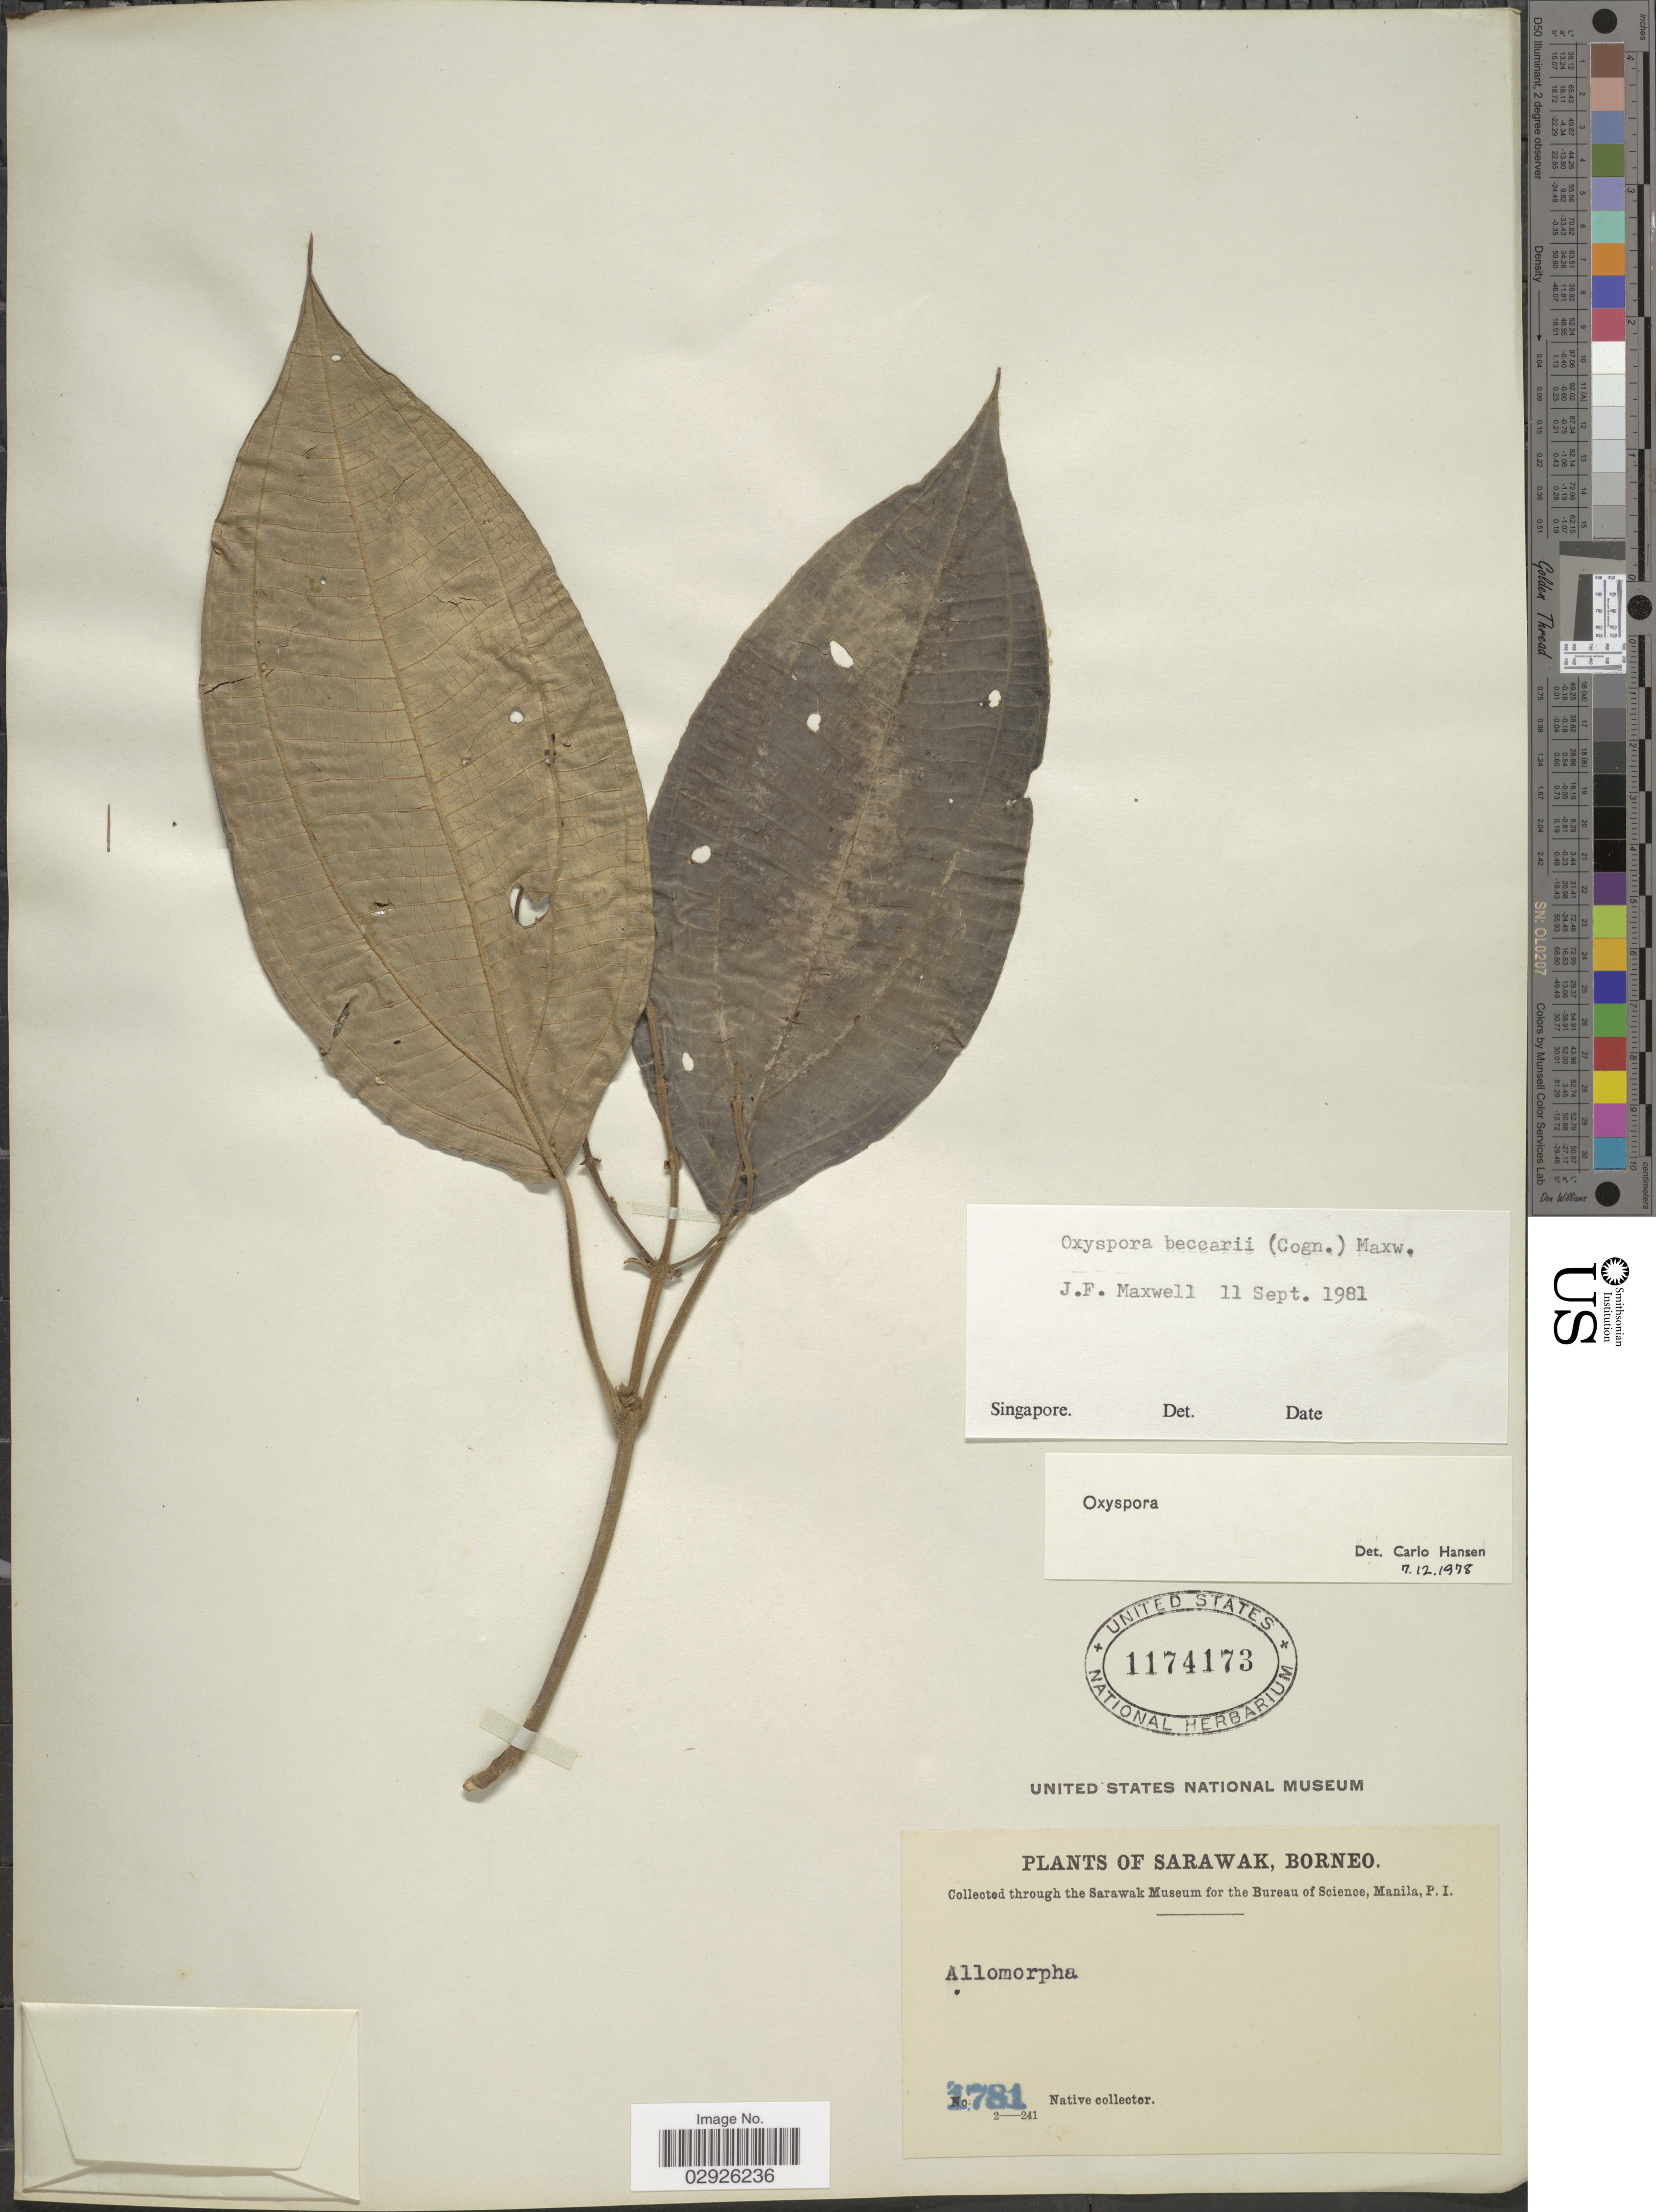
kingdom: Plantae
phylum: Tracheophyta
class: Magnoliopsida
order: Myrtales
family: Melastomataceae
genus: Oxyspora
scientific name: Oxyspora beccarii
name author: J.F. Maxwell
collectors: Native collector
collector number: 1781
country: Malaysia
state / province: Sarawak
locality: Borneo.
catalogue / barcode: US 1174173